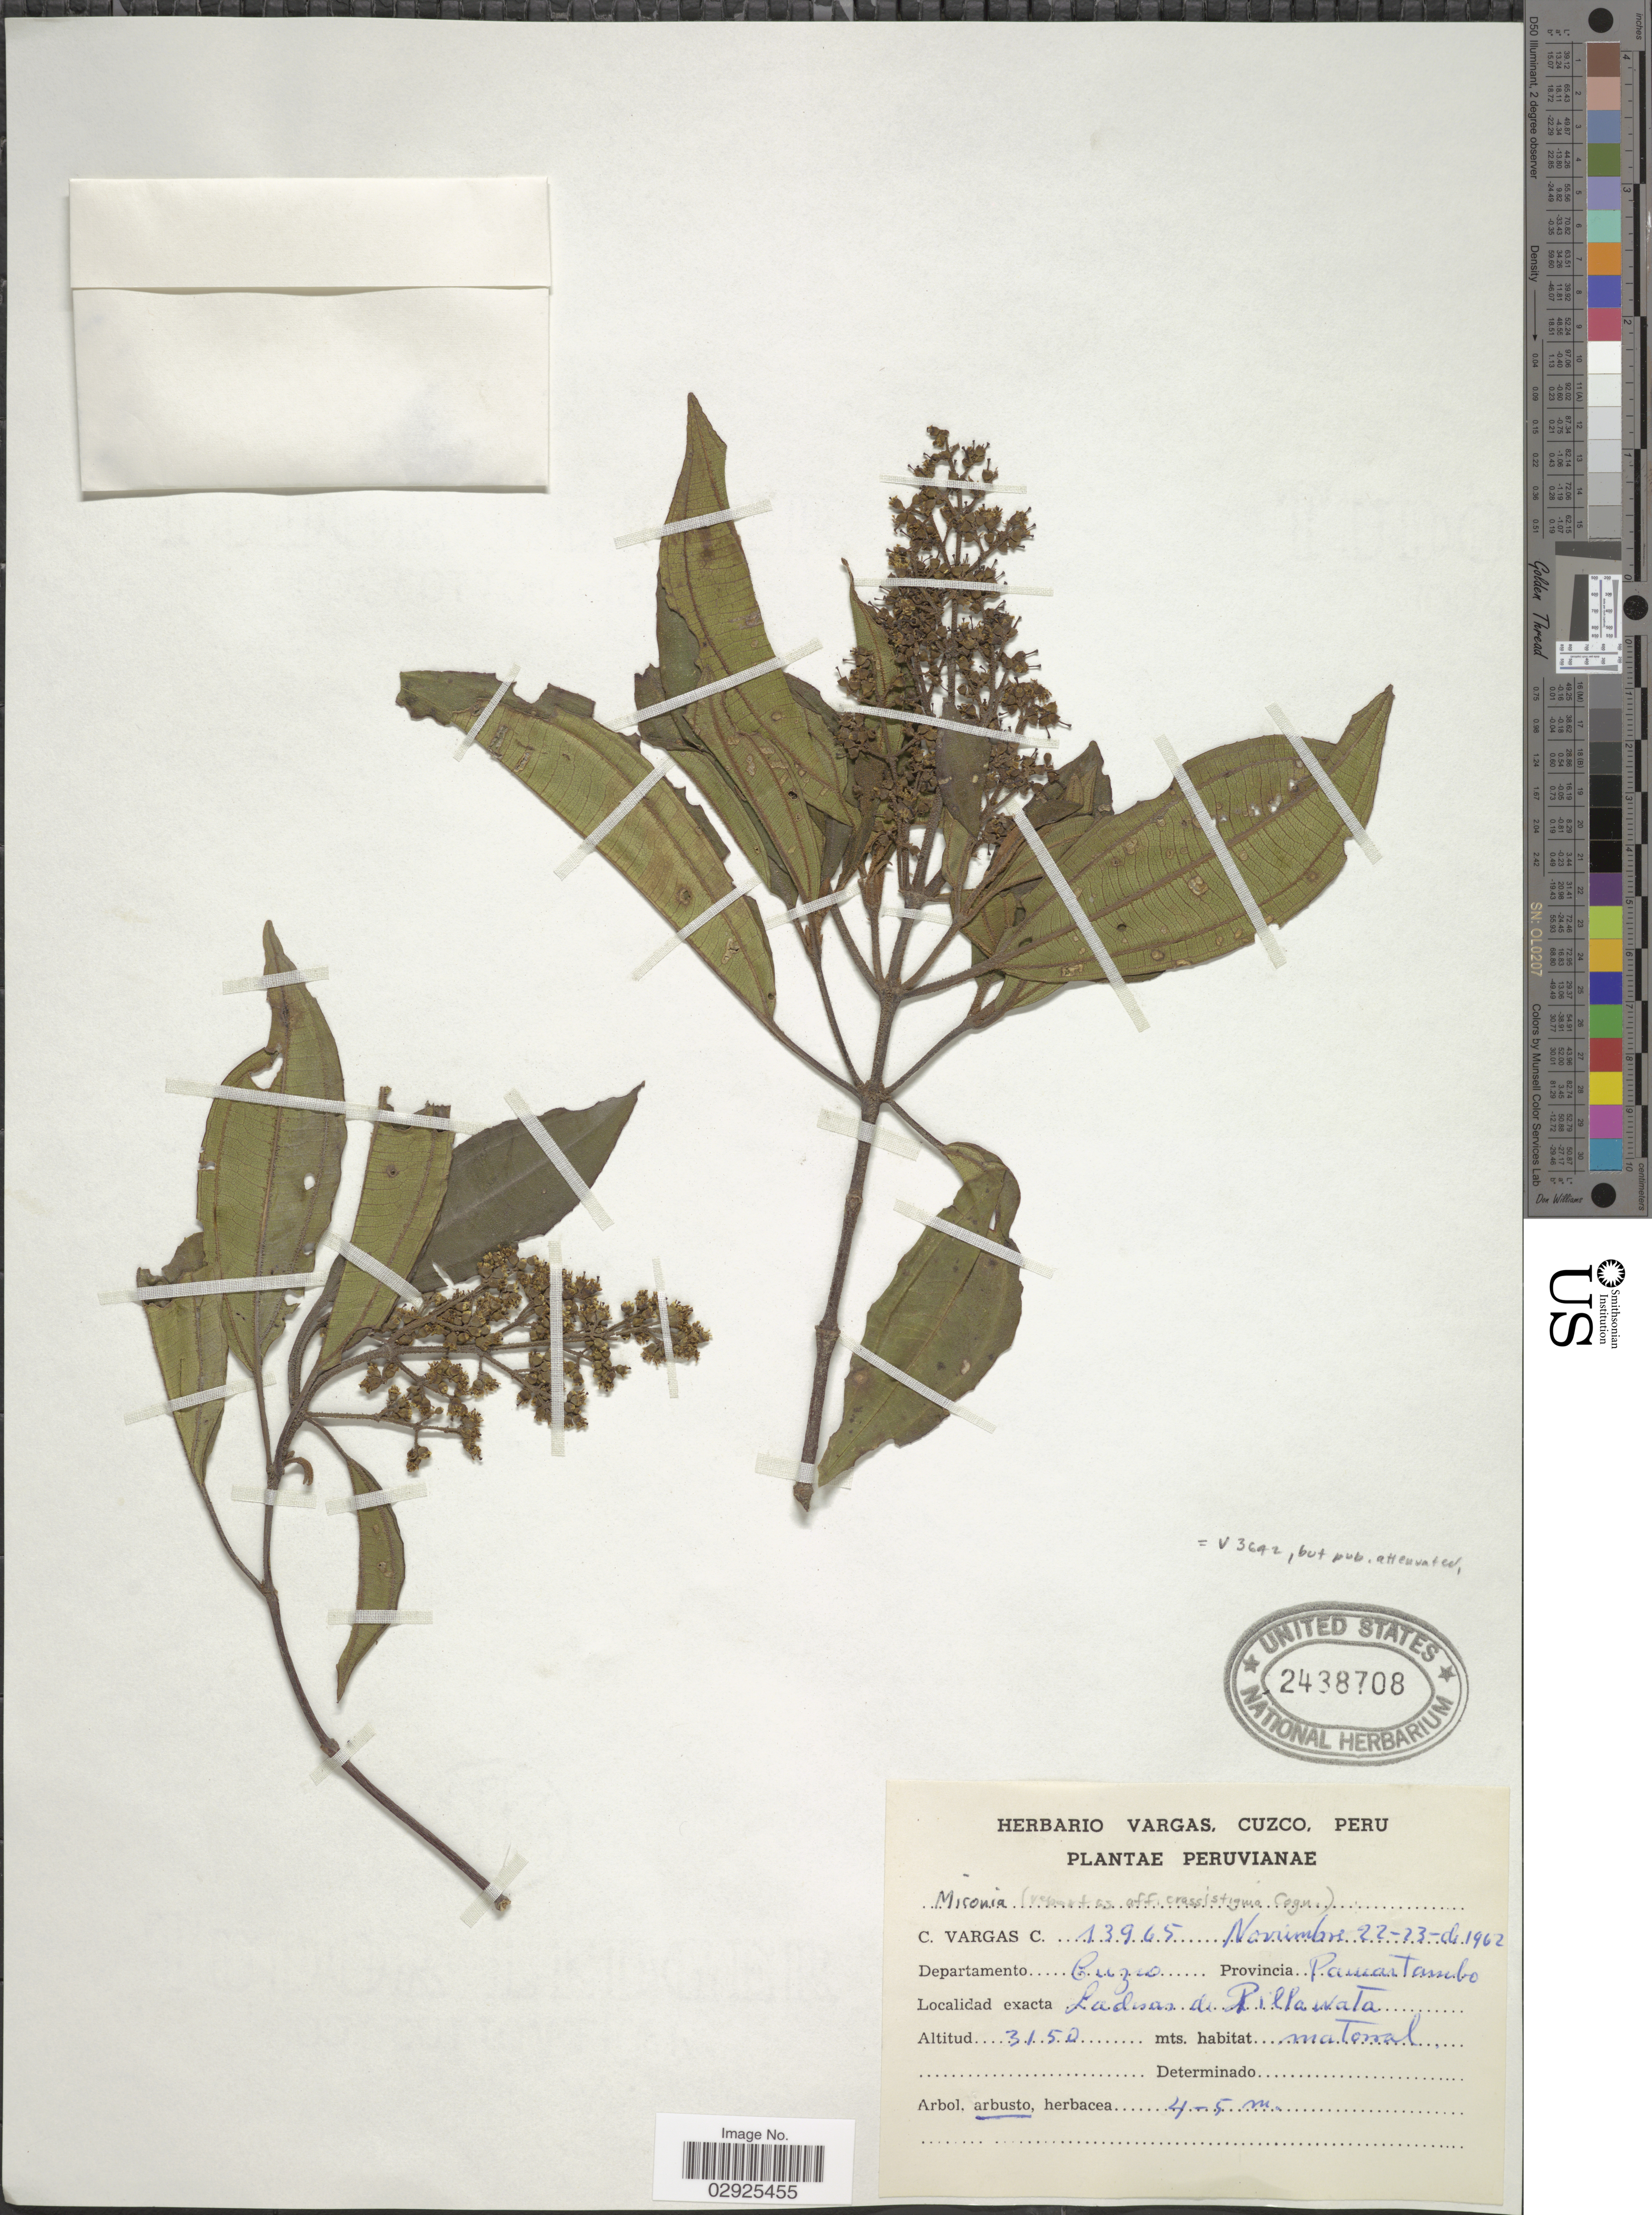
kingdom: Plantae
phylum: Tracheophyta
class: Magnoliopsida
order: Myrtales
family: Melastomataceae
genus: Miconia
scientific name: Miconia sp.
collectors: C. Vargas Calderón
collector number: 13965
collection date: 1962-11-22/1962-11-23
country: Peru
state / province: Cusco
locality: Departamento Cuzco, Province Paucartambo, Laderas de Pillawata.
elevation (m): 3150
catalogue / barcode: US 2438708